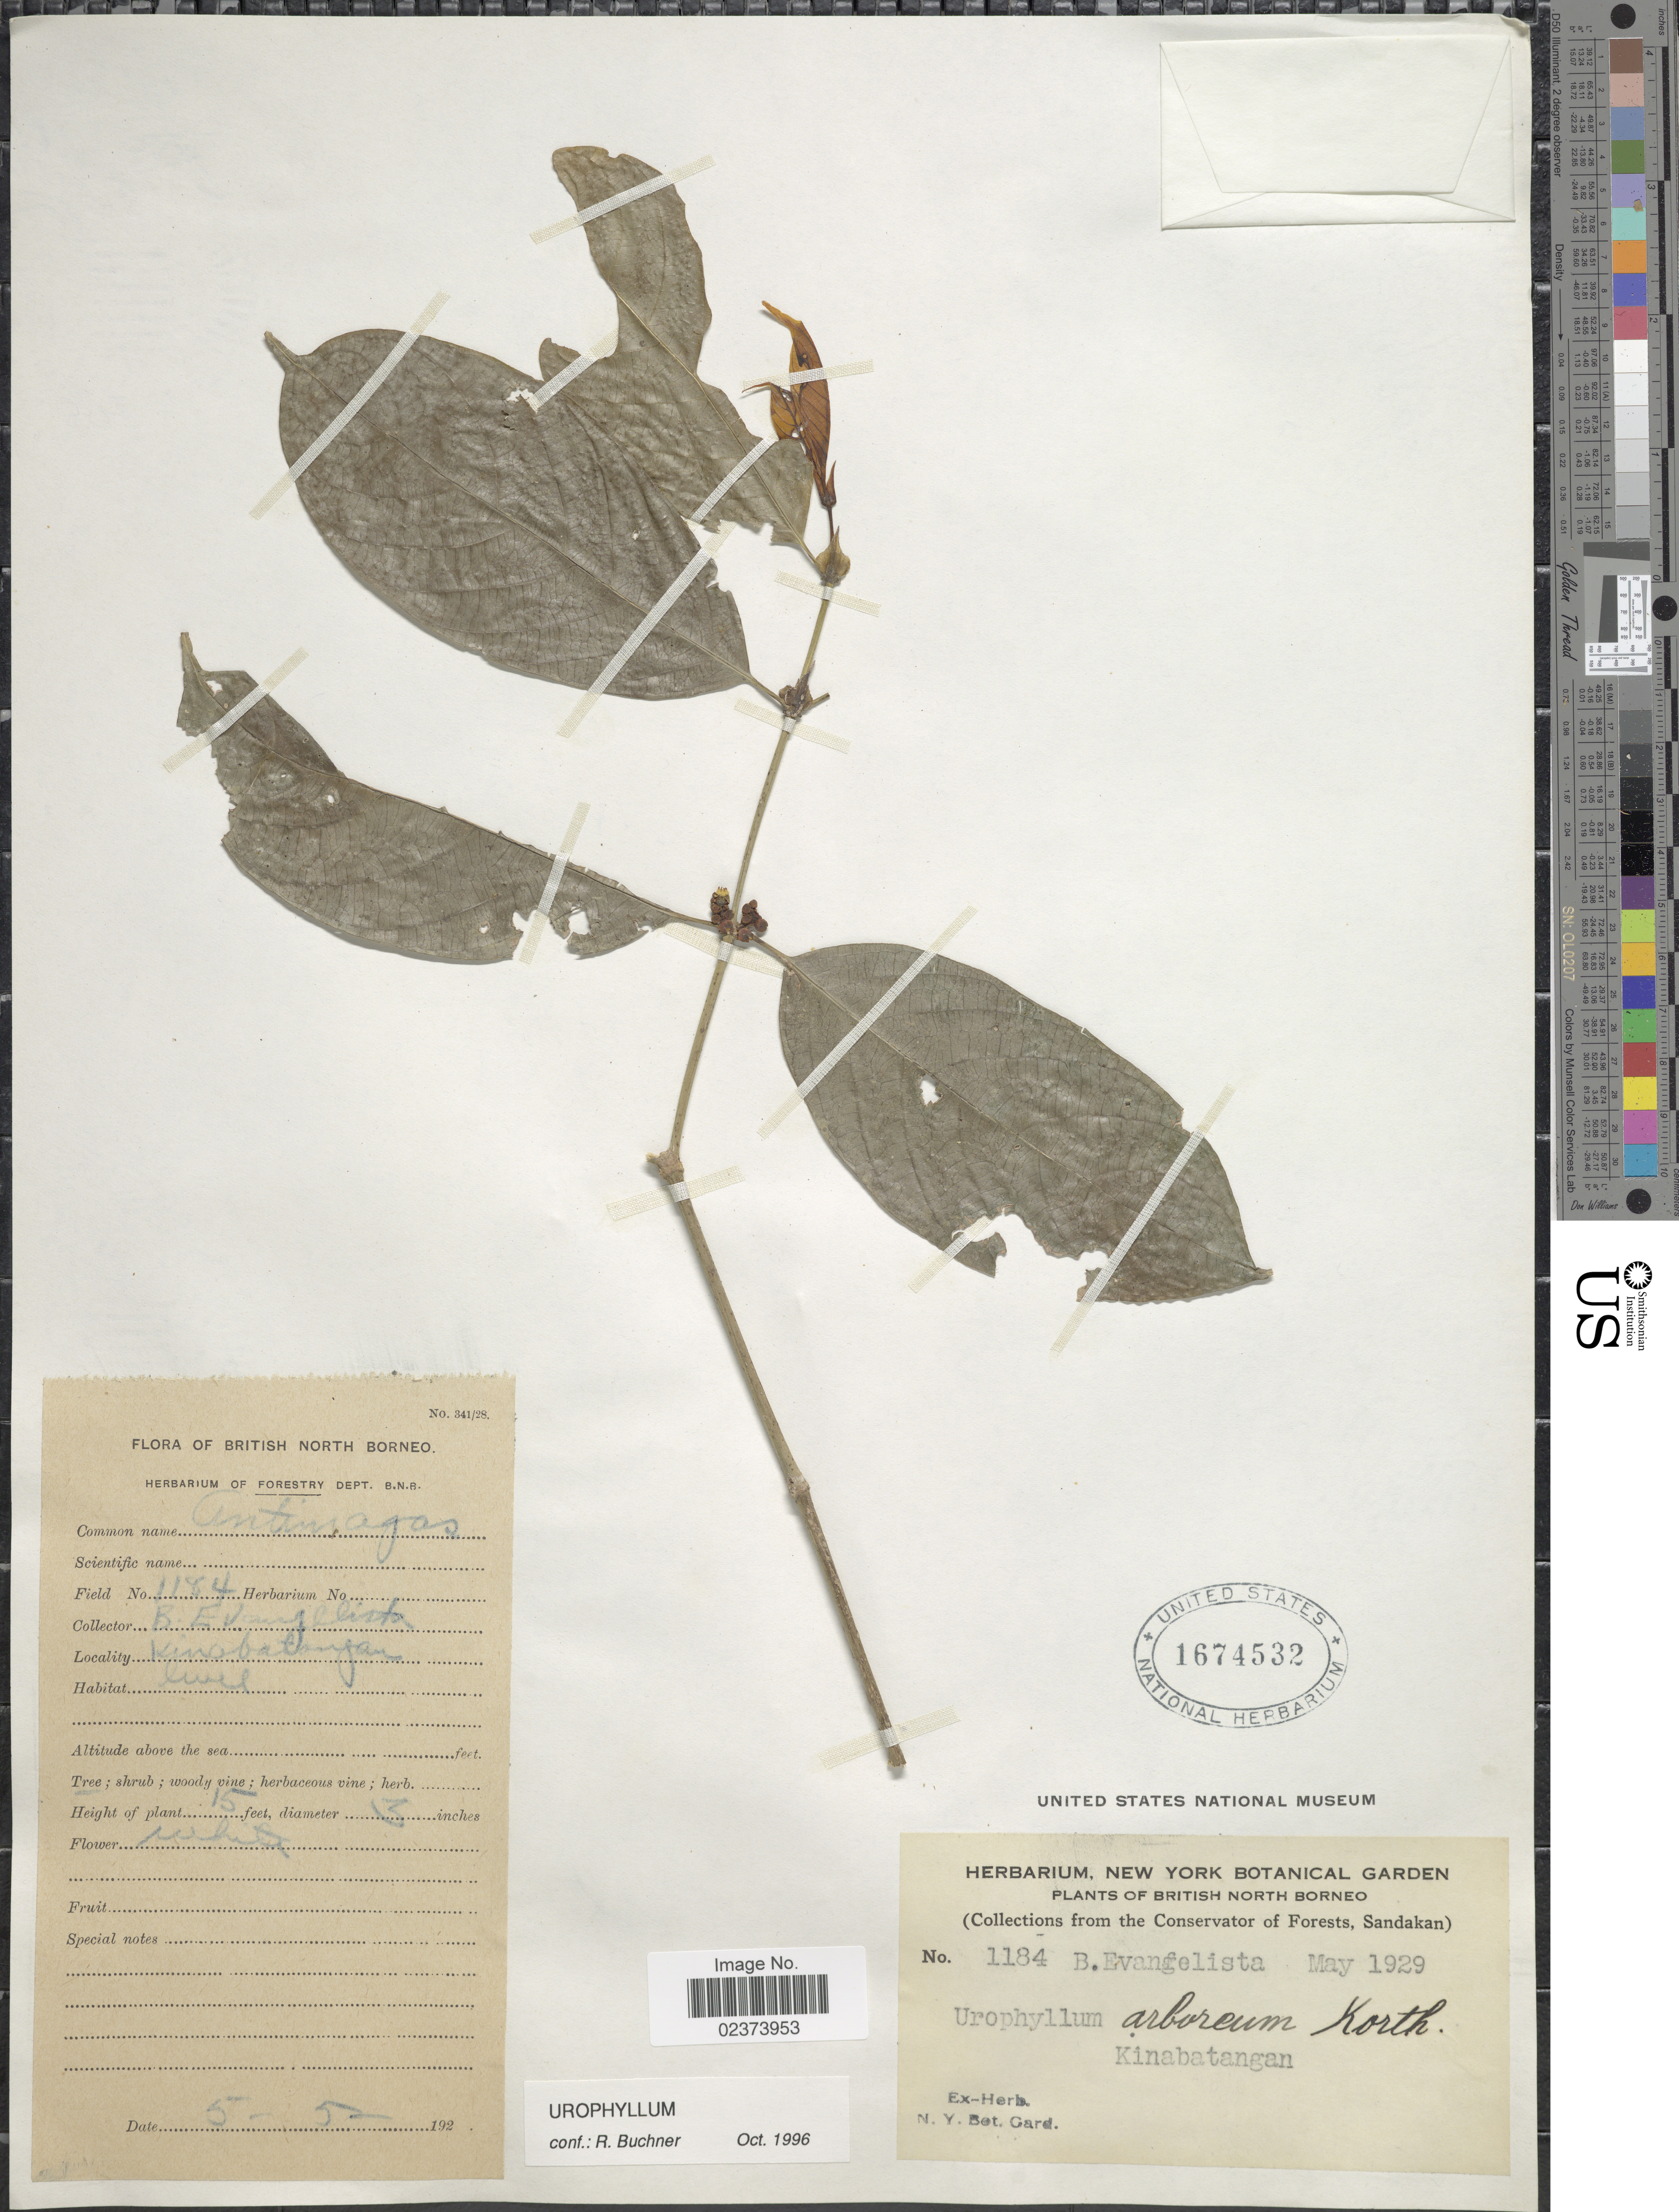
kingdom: Plantae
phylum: Tracheophyta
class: Magnoliopsida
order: Gentianales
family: Rubiaceae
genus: Urophyllum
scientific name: Urophyllum arboreum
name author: (Reinw. ex Blume) Korth.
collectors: B. Evangelista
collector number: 1184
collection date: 1929-05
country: Malaysia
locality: British North Borneo, Kinabatangan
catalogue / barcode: US 1674532